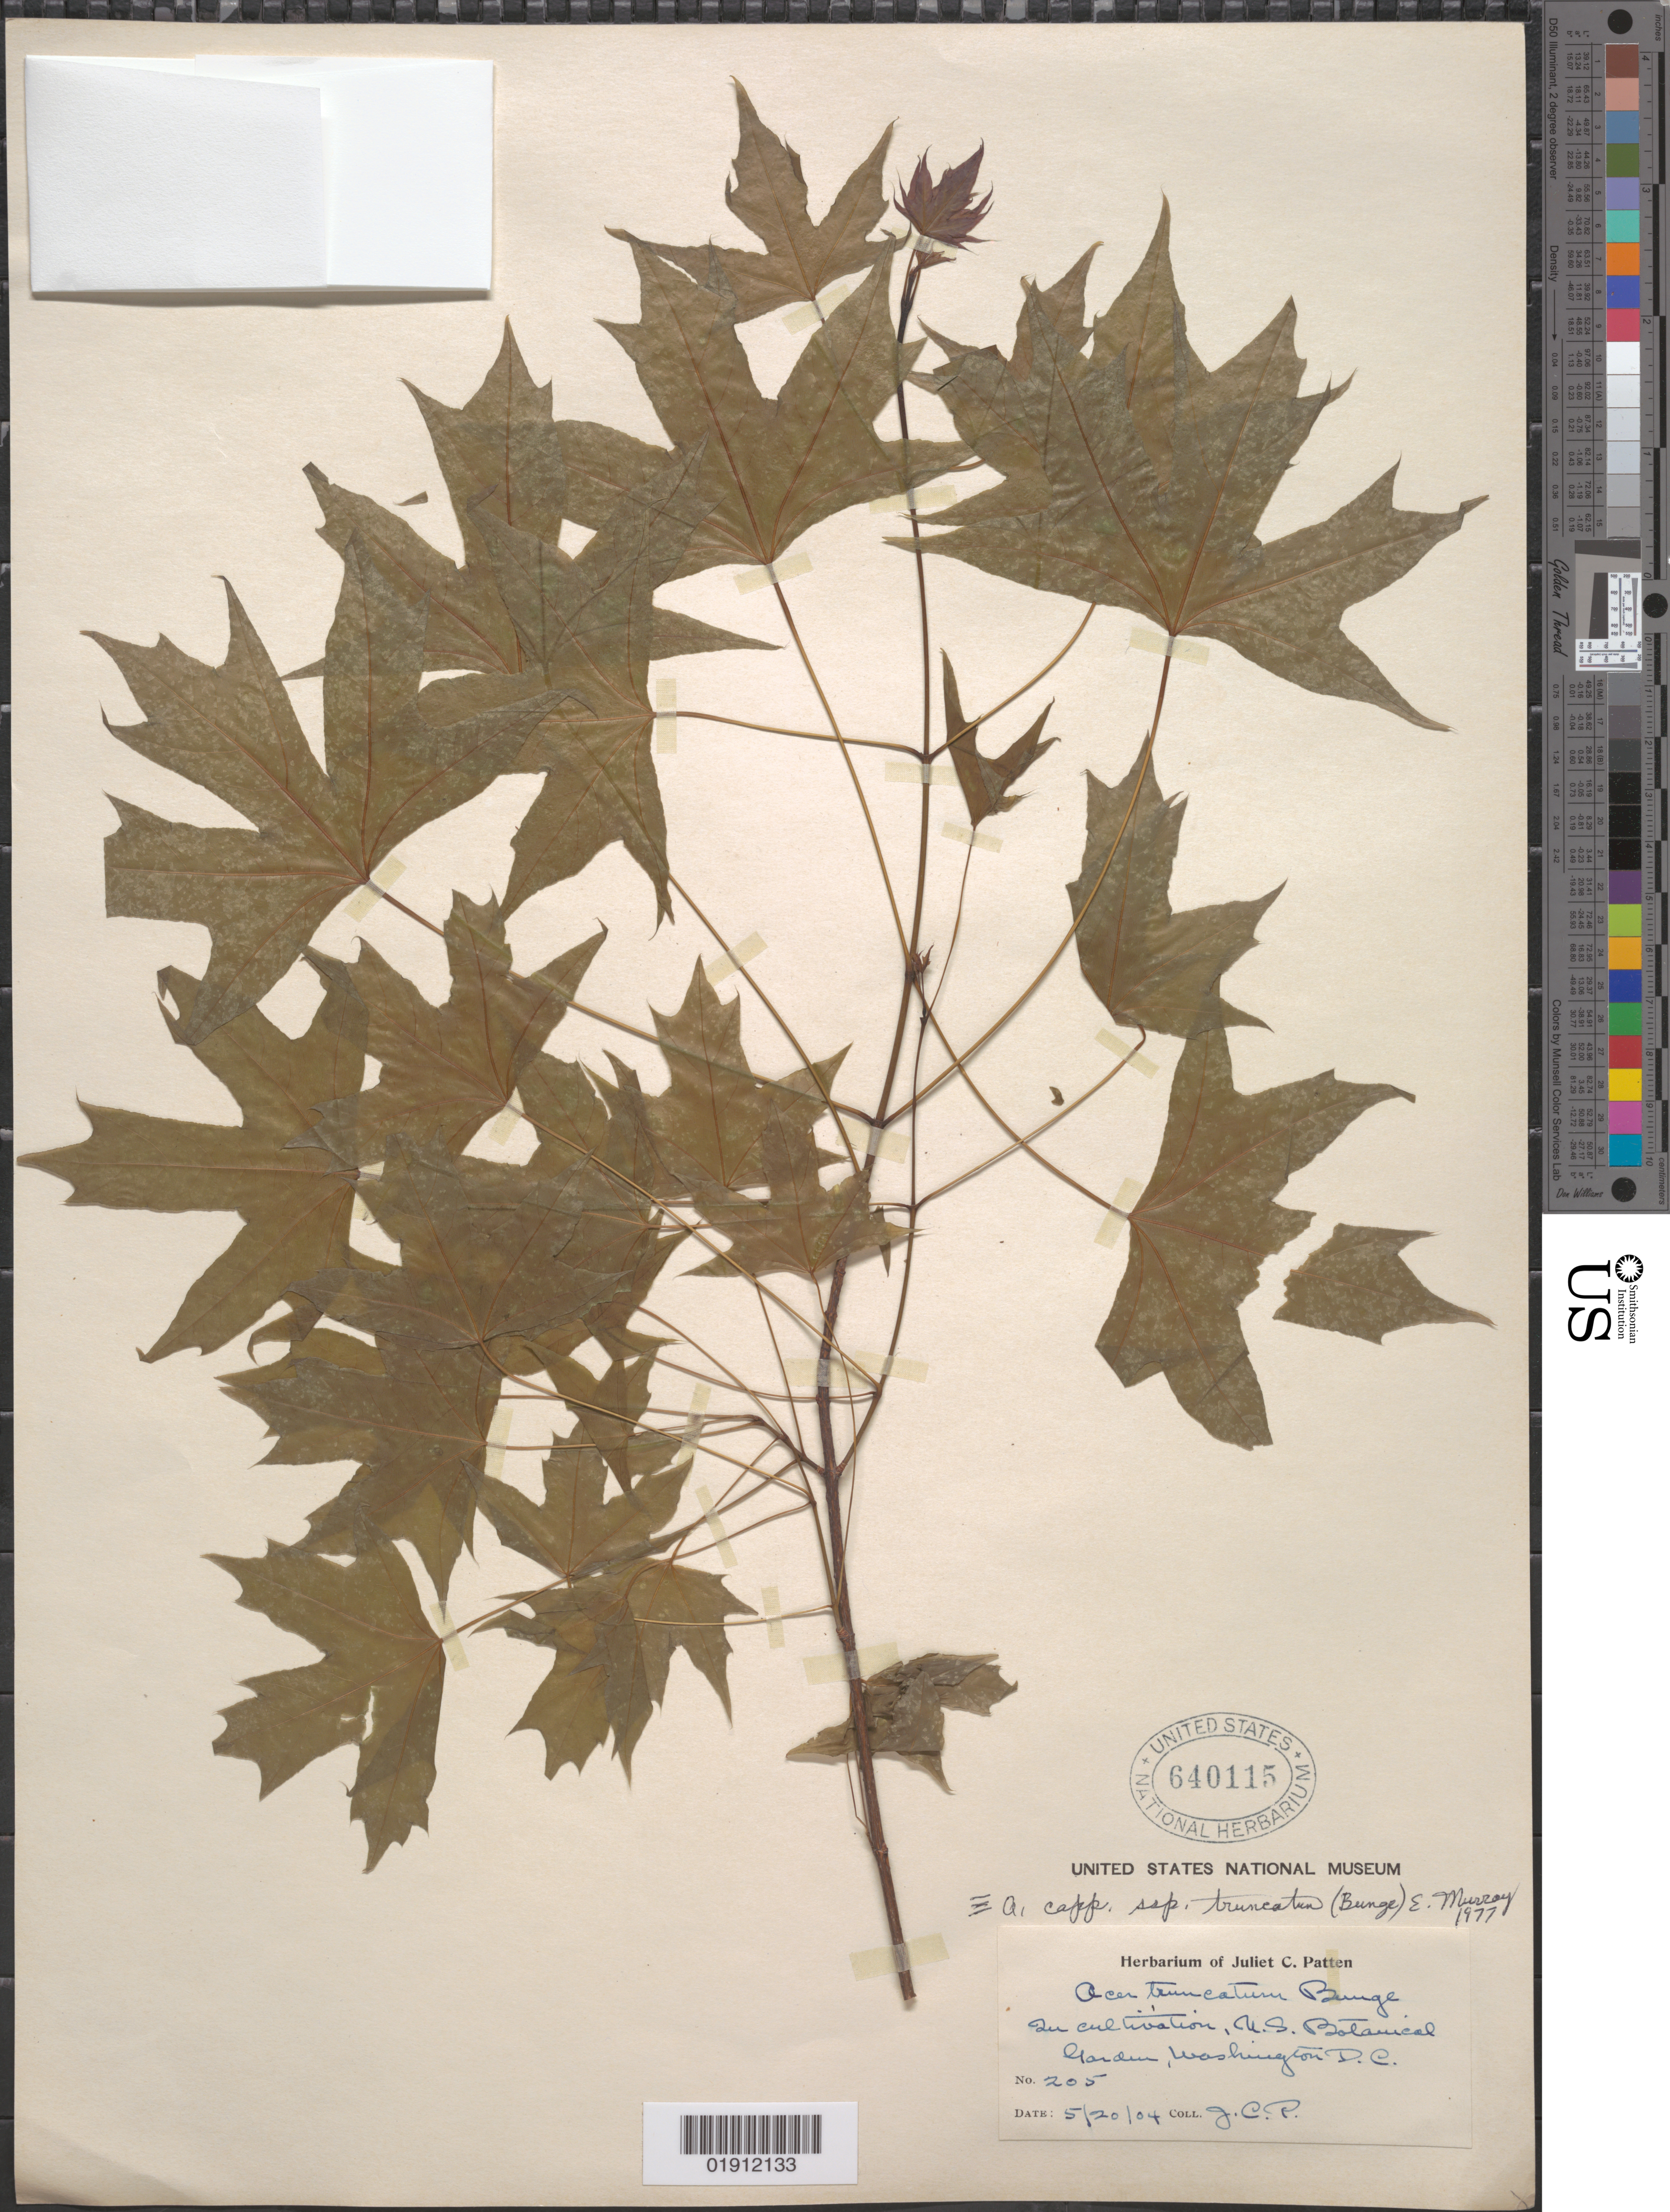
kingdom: Plantae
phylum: Tracheophyta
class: Magnoliopsida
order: Sapindales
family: Sapindaceae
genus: Acer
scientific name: Acer cappadocicum subsp. truncatum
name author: (Bunge) A.E. Murray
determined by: Murray, Edward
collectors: J. Patten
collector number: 205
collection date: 1904-05-20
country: United States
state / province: District of Columbia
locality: U.S. Botanical Garden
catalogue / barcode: US 640115